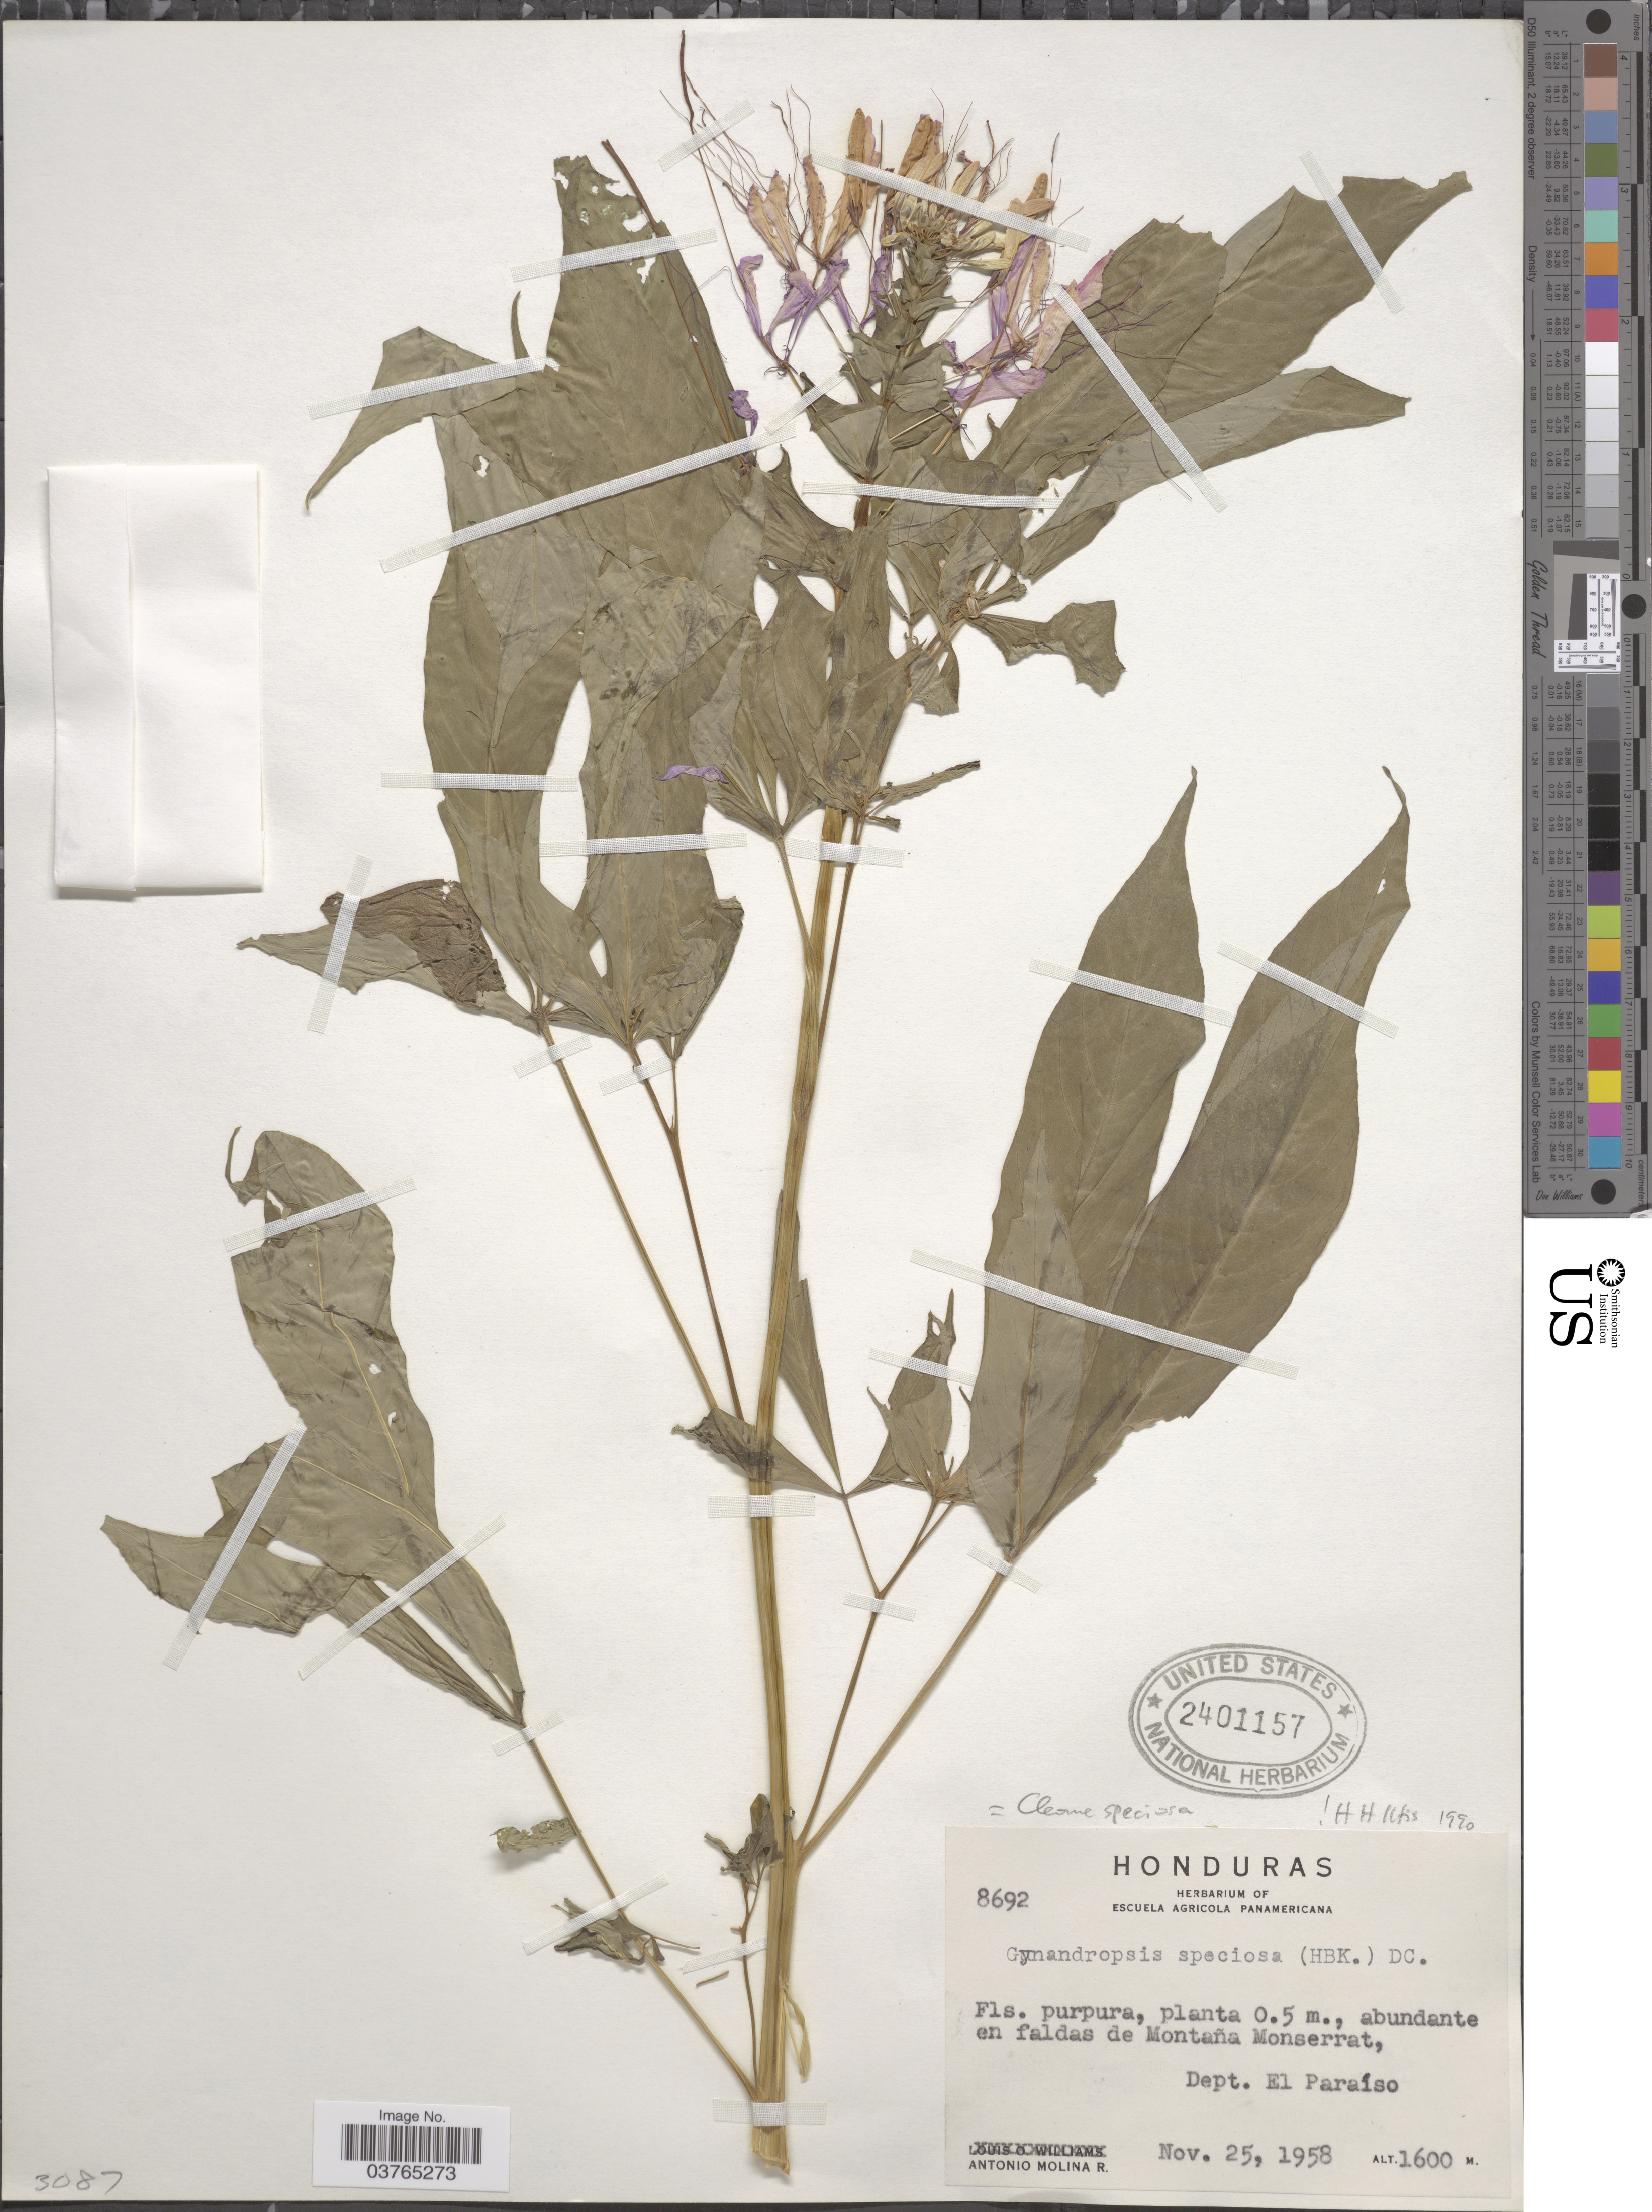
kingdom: Plantae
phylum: Tracheophyta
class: Magnoliopsida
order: Brassicales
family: Cleomaceae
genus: Cleoserrata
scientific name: Cleoserrata speciosa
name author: (Raf.) Iltis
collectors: A. Molina R.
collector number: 8692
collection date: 1958-11-25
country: Honduras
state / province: El Paraiso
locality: Abundante en faldas de Montaña Monserrat, Dept. El Paraíso.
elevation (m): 1600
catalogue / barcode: US 2401157